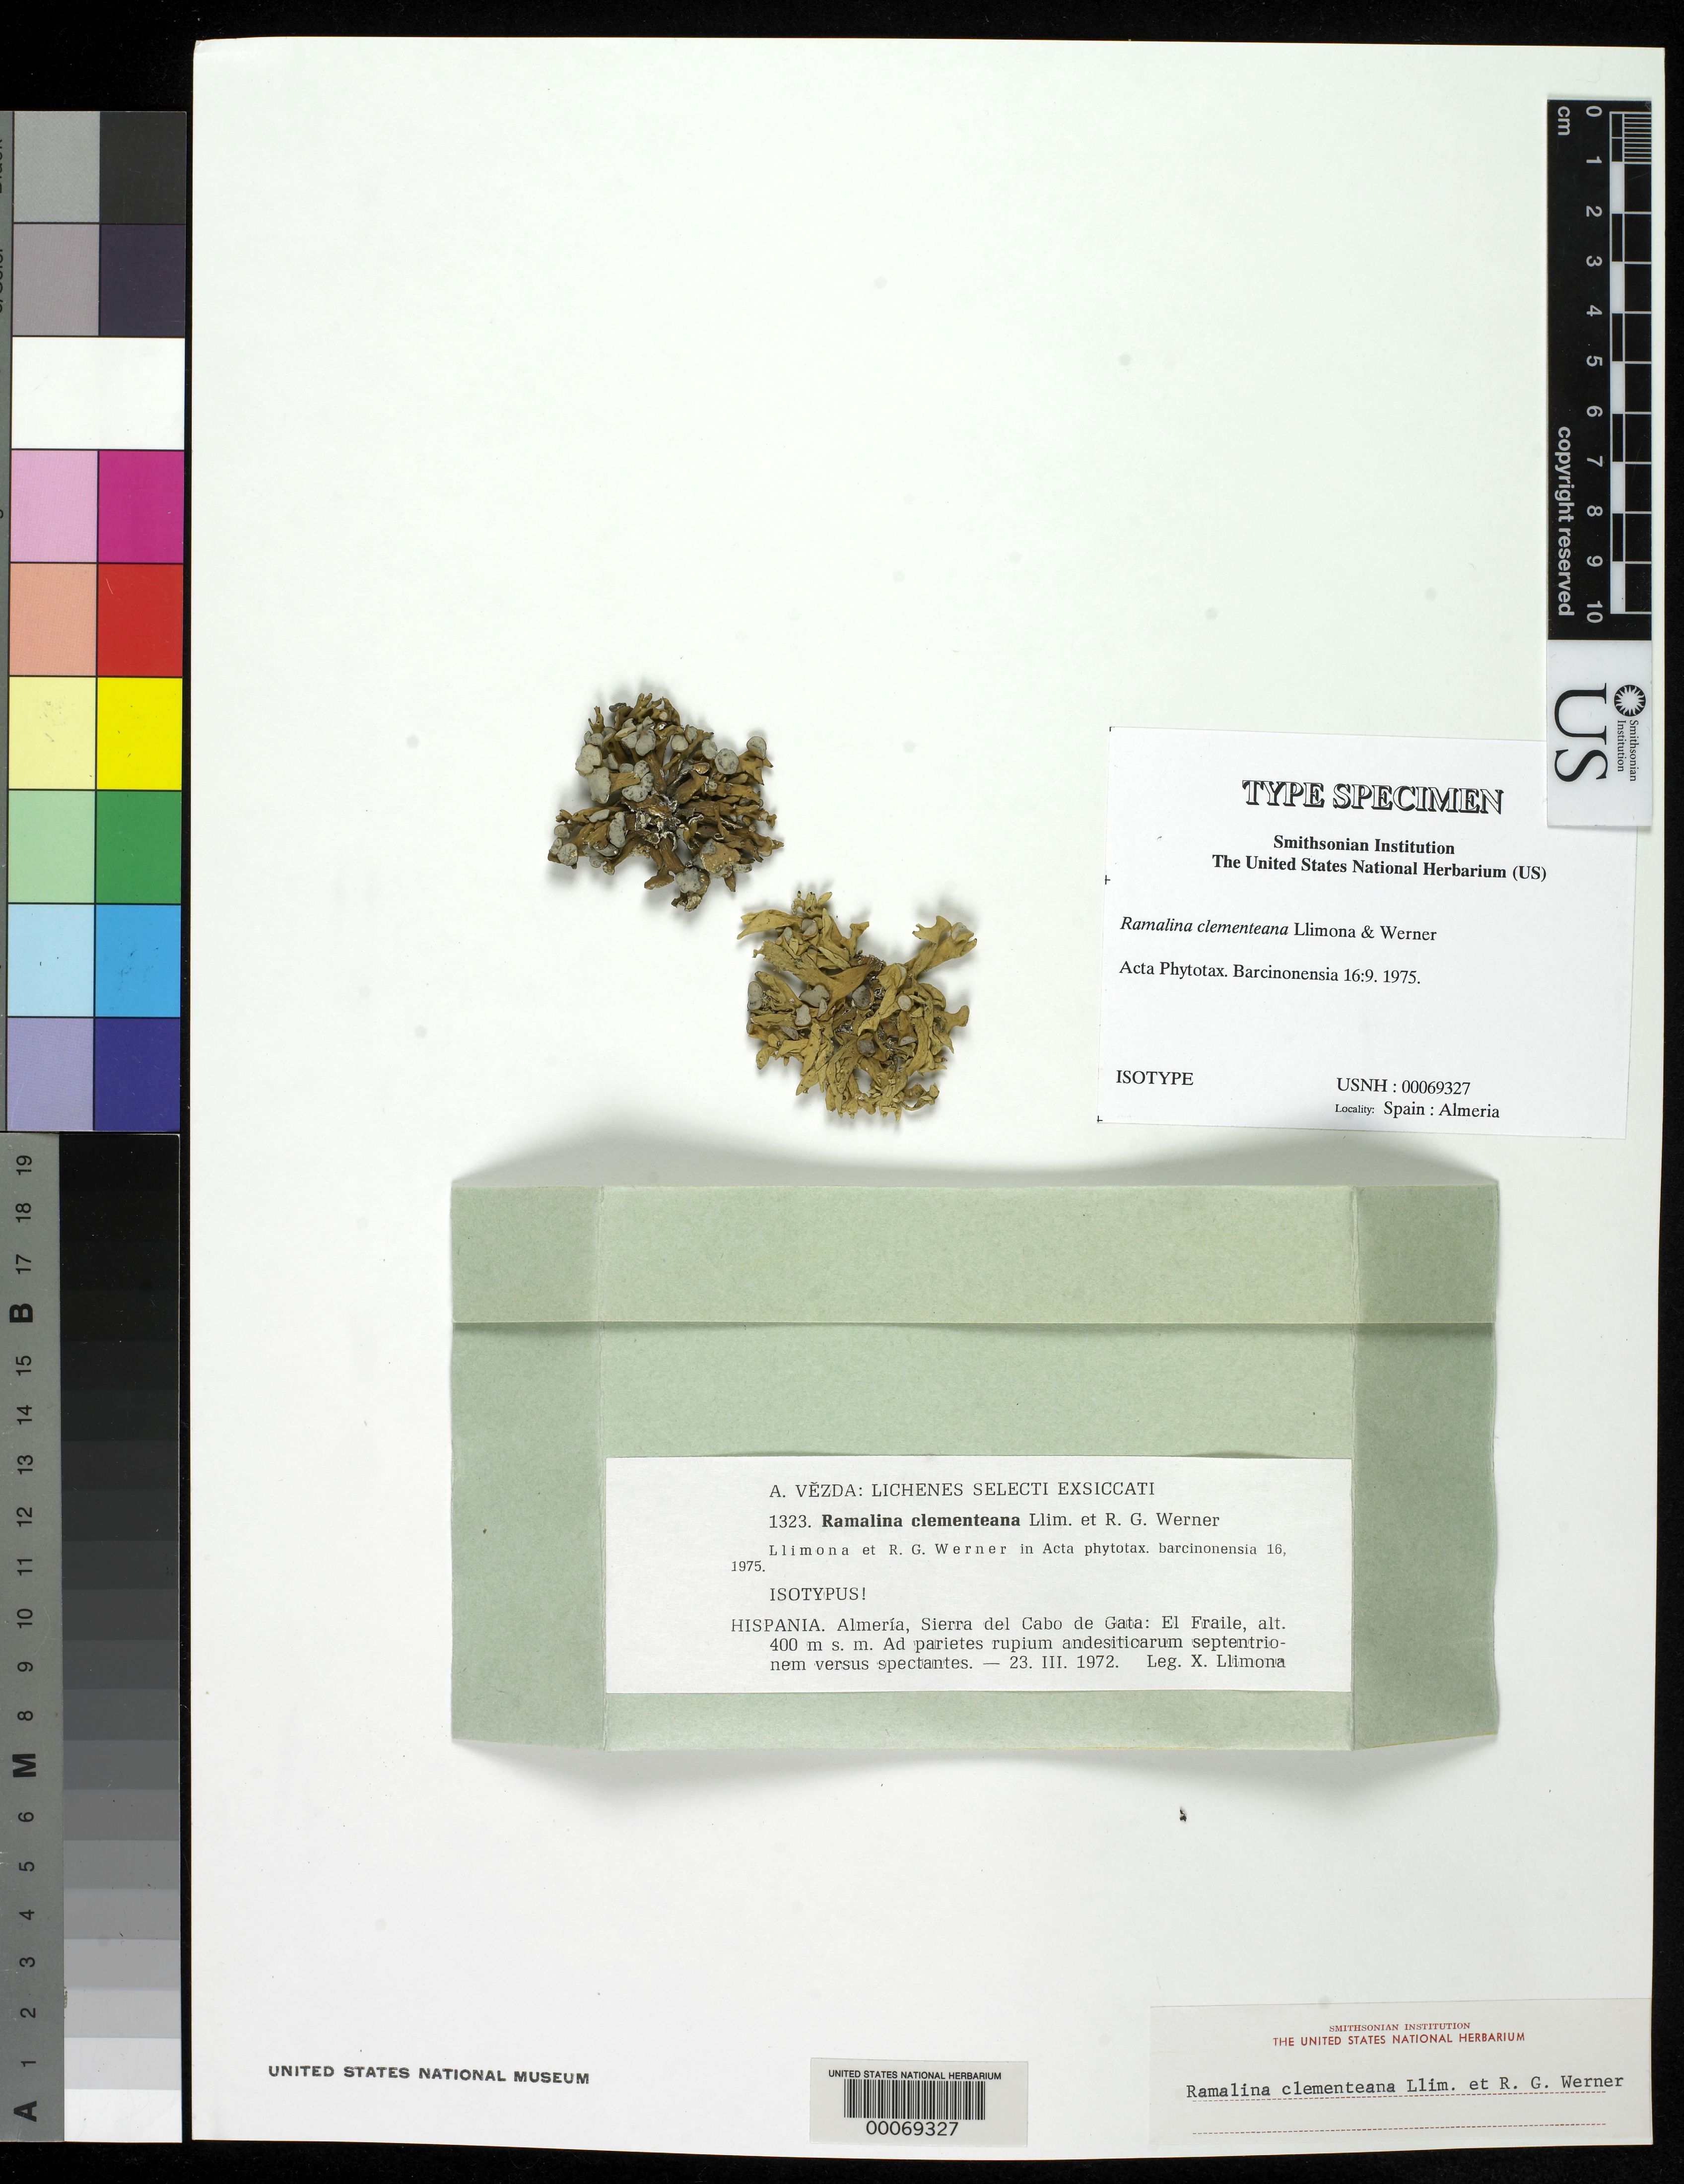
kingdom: Fungi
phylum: Ascomycota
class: Lecanoromycetes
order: Lecanorales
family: Ramalinaceae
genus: Ramalina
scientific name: Ramalina clementeana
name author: & Werner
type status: Isotype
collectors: X. Llimona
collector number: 1323 (Vezda No.)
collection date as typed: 23 Mar 1972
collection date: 1972-03-23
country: Spain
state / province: Andalucia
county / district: Almeria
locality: Sierra del Cabo de Mt. Gata; El Fraile.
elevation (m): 400